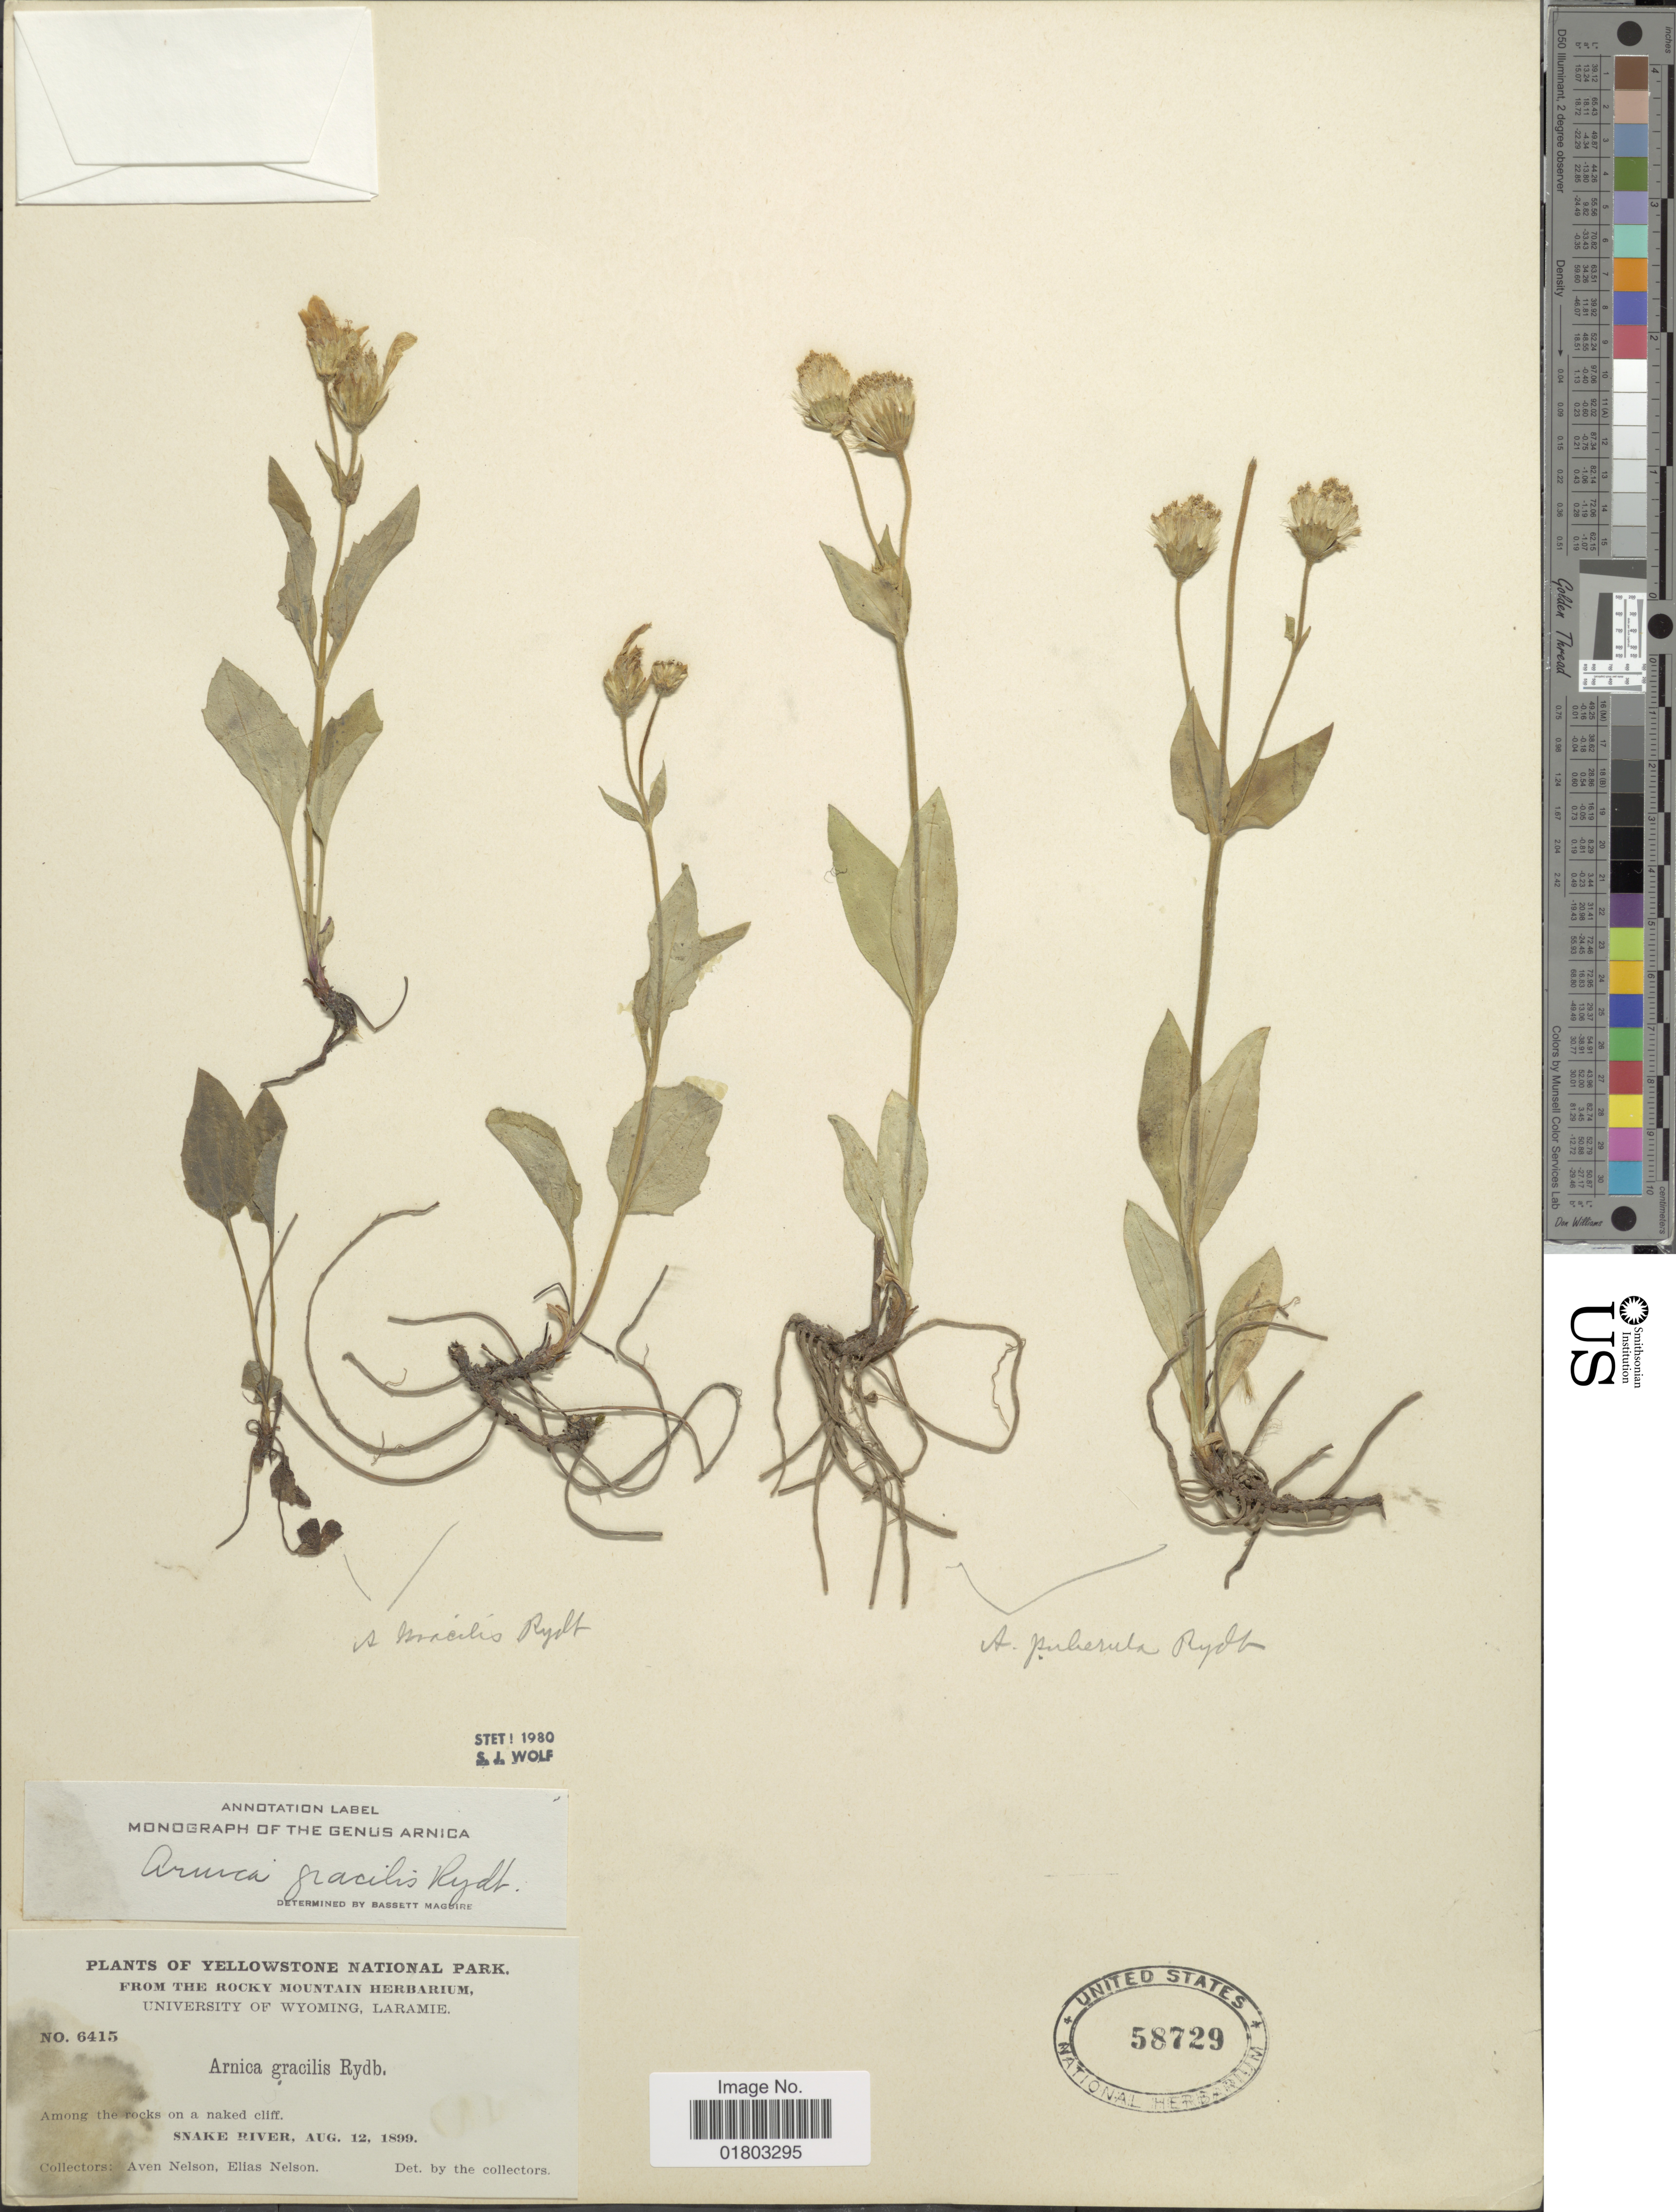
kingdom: Plantae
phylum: Tracheophyta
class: Magnoliopsida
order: Asterales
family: Asteraceae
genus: Arnica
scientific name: Arnica gracilis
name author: Rydb.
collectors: A. Nelson & E. Nelson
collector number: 6415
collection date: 1899-08-12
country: United States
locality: Yellow National Park, among the rocks on a naked cliff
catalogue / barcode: US 58729